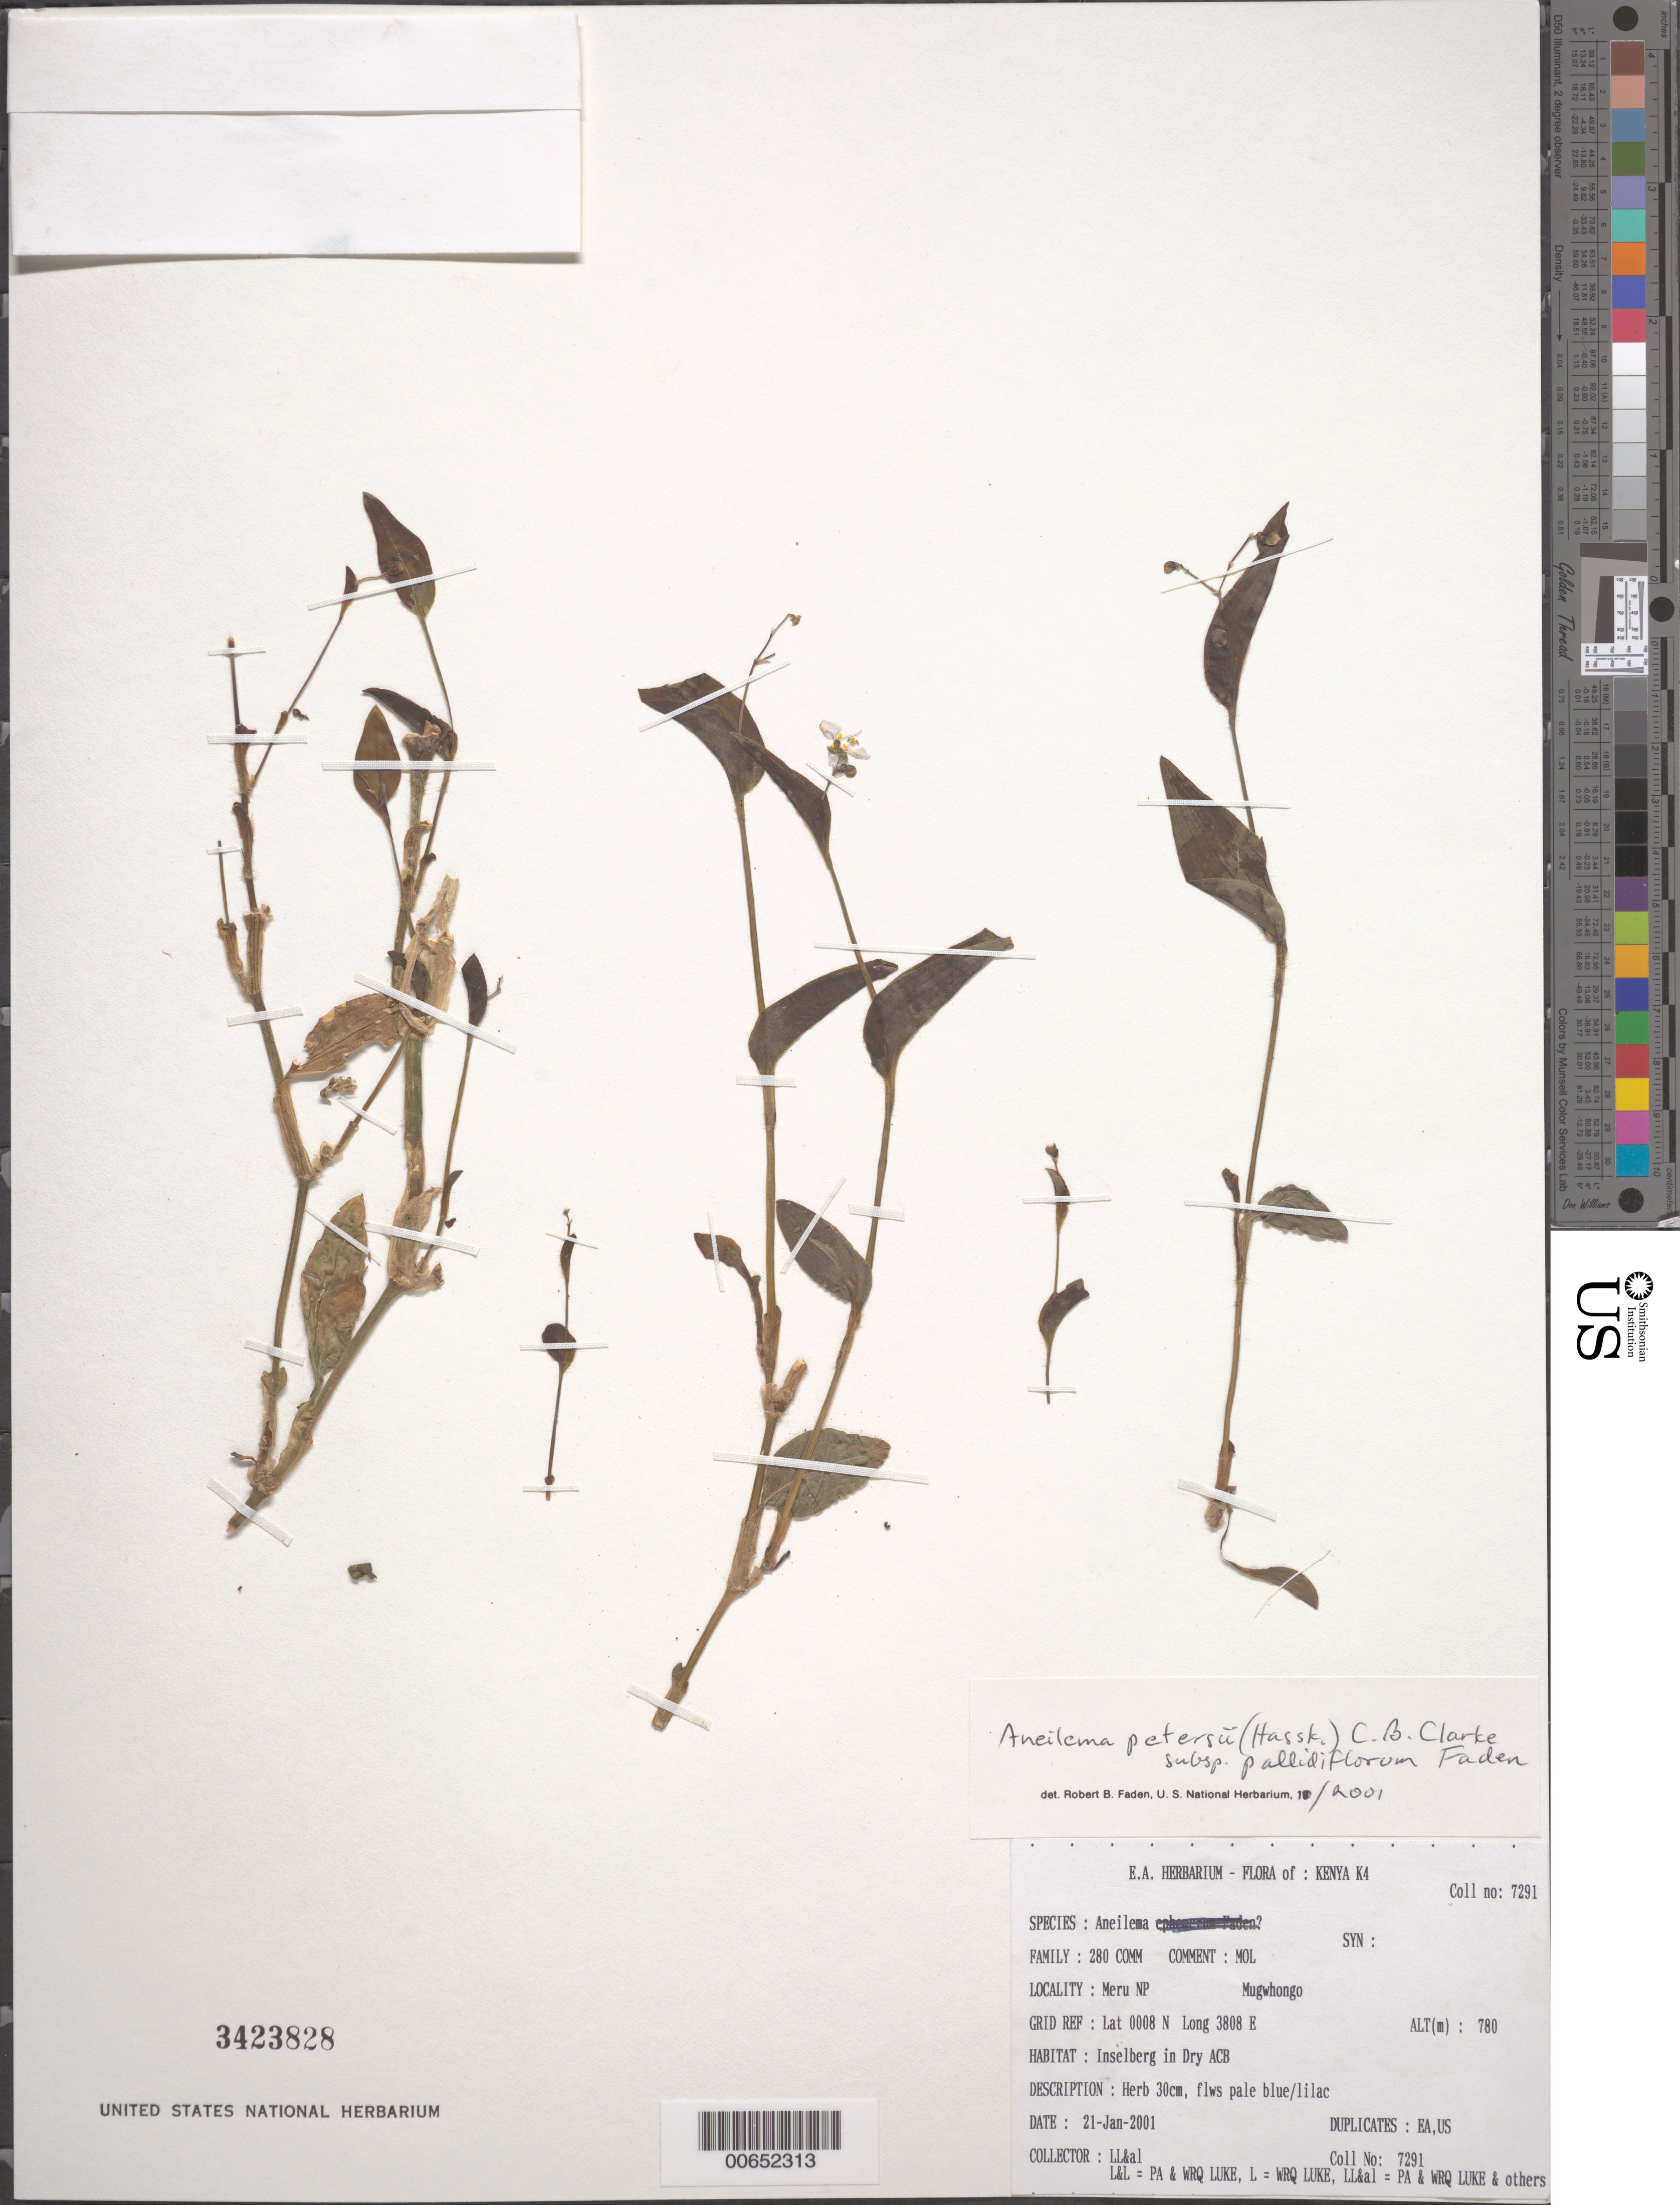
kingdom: Plantae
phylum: Tracheophyta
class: Liliopsida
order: Commelinales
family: Commelinaceae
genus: Aneilema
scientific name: Aneilema petersii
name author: (Hassk.) C.B. Clarke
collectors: P. Luke & Q. Luke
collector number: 7291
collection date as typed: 21 Jan 2001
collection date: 2001-01-21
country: Kenya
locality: Meru NP, Mugwhongo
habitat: Inselberg in dry ACB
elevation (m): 780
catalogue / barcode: US 3423828